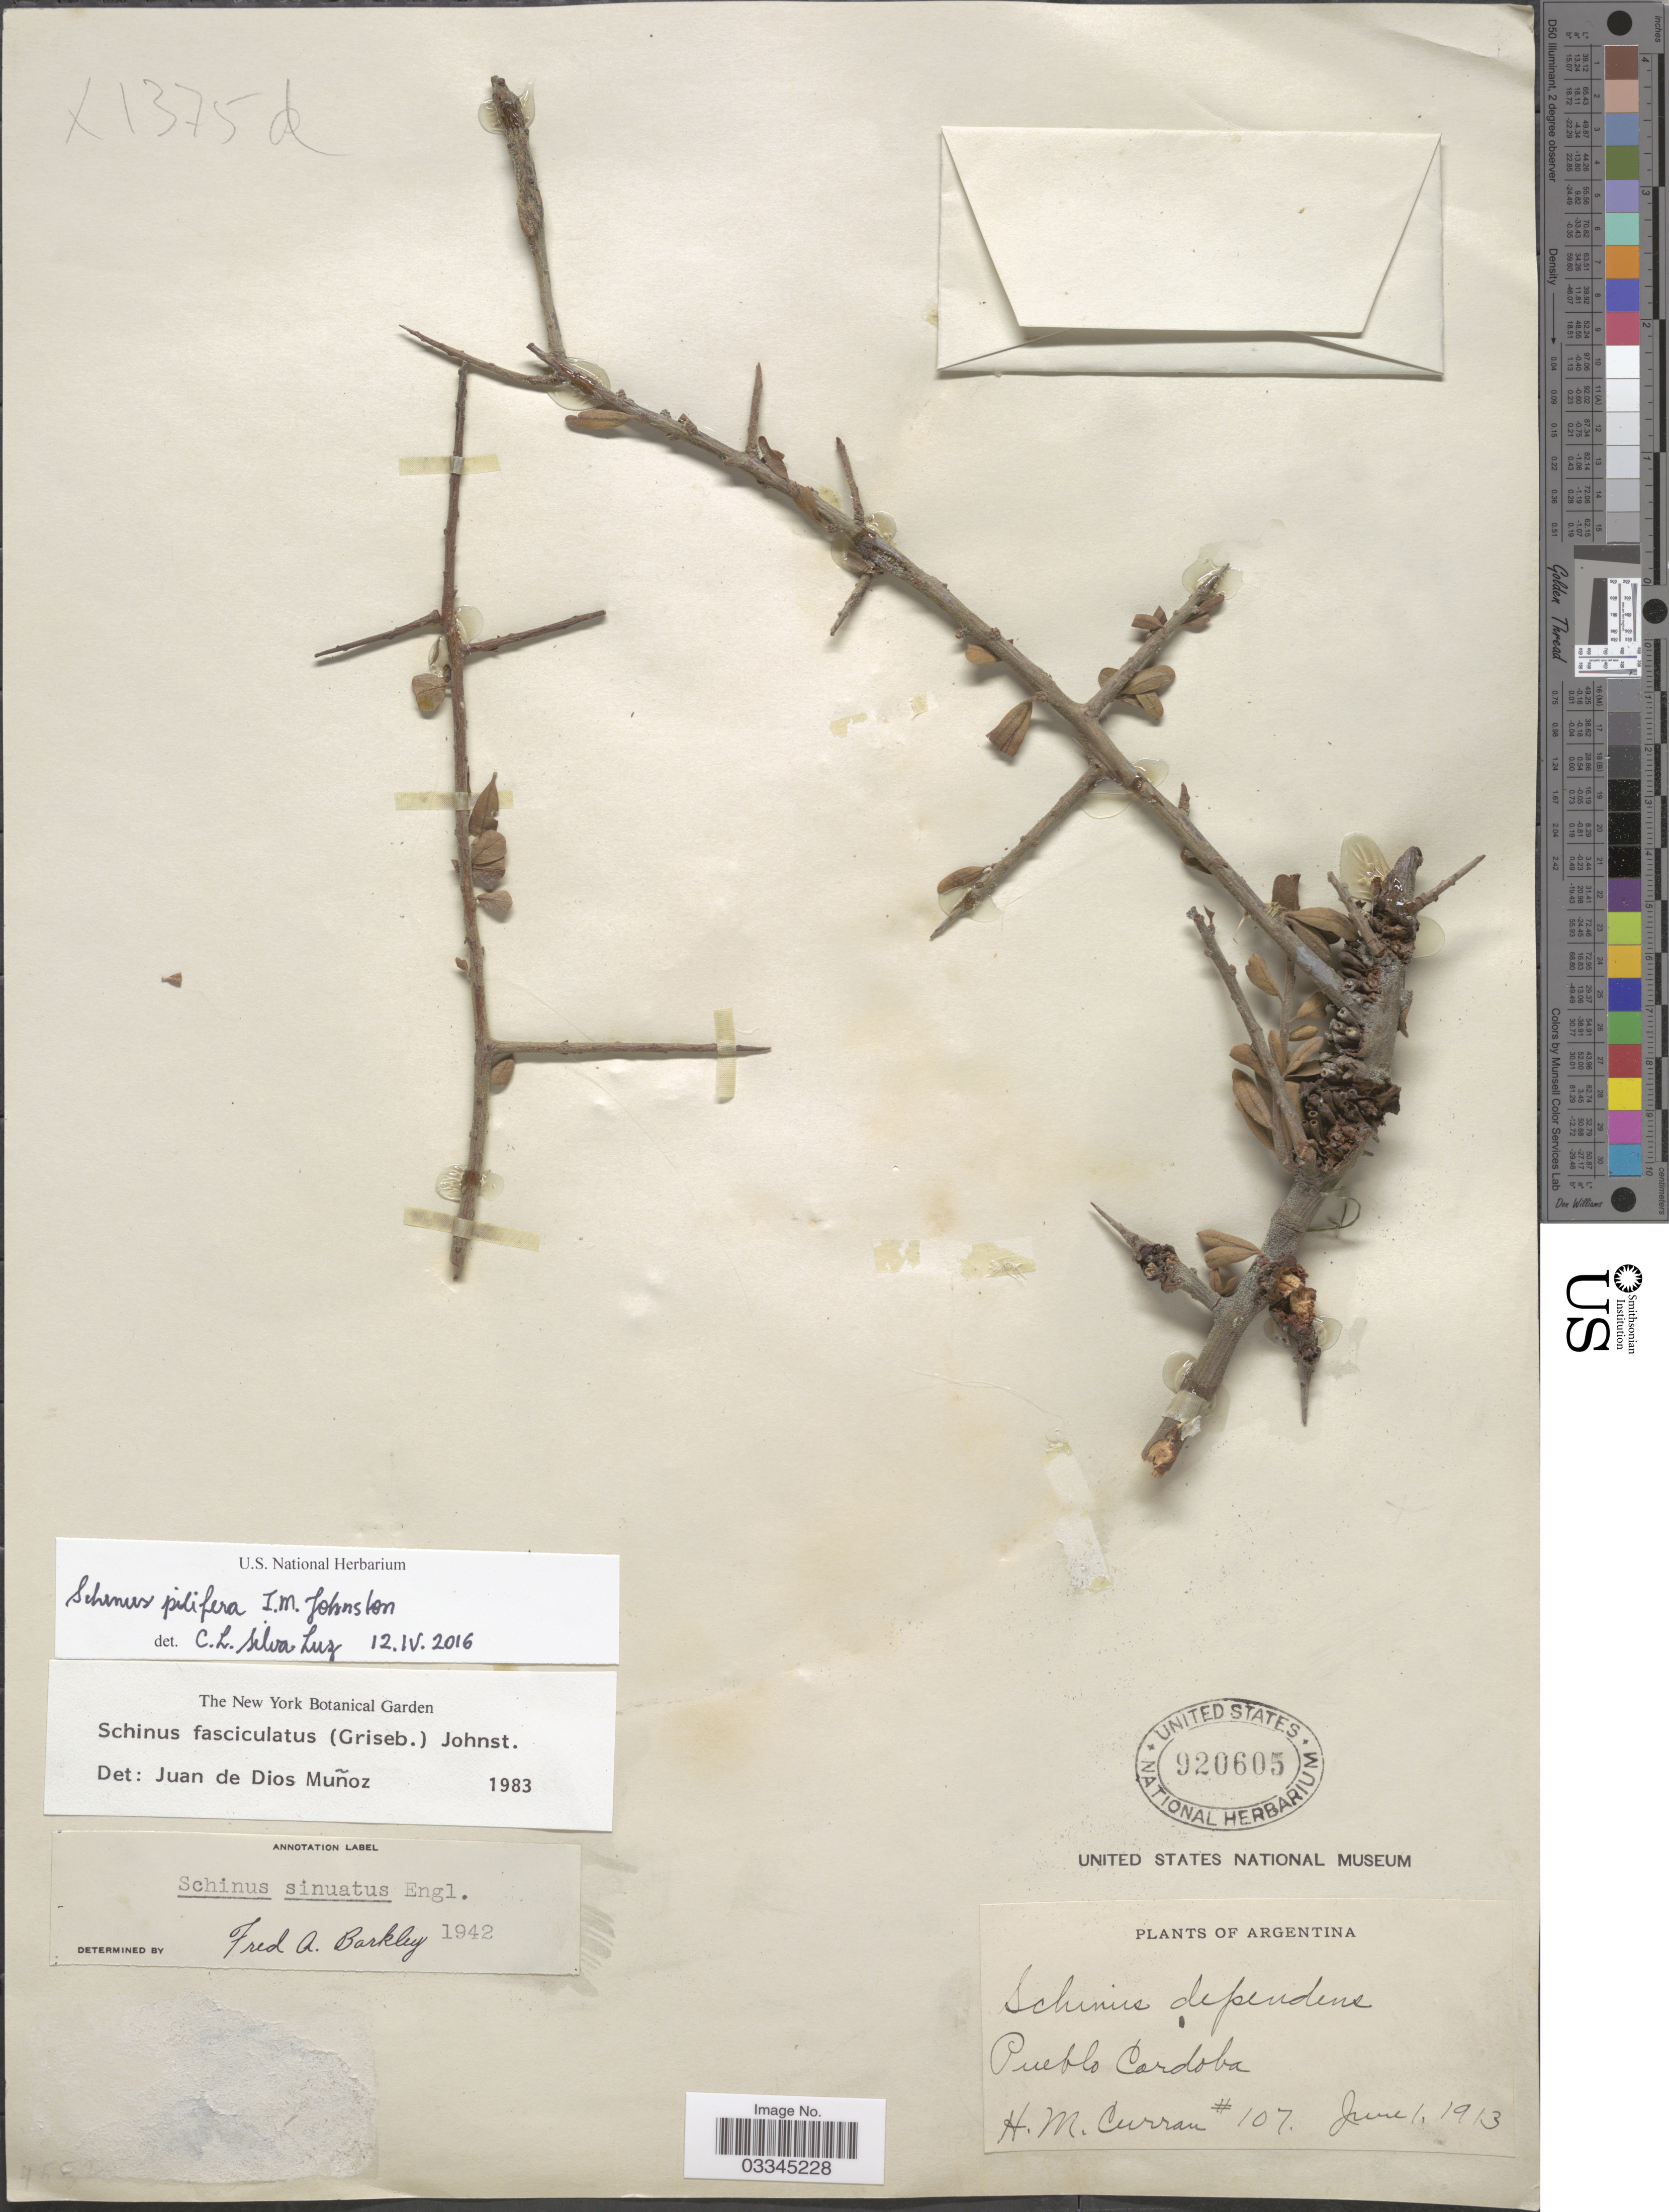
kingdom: Plantae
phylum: Tracheophyta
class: Magnoliopsida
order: Sapindales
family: Anacardiaceae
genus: Schinus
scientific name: Schinus pilifera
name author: I.M. Johnst.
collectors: H. M. Curran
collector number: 107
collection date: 1913-06-01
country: Argentina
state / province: Cordoba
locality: Pueblo Cordoba.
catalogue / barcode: US 920605